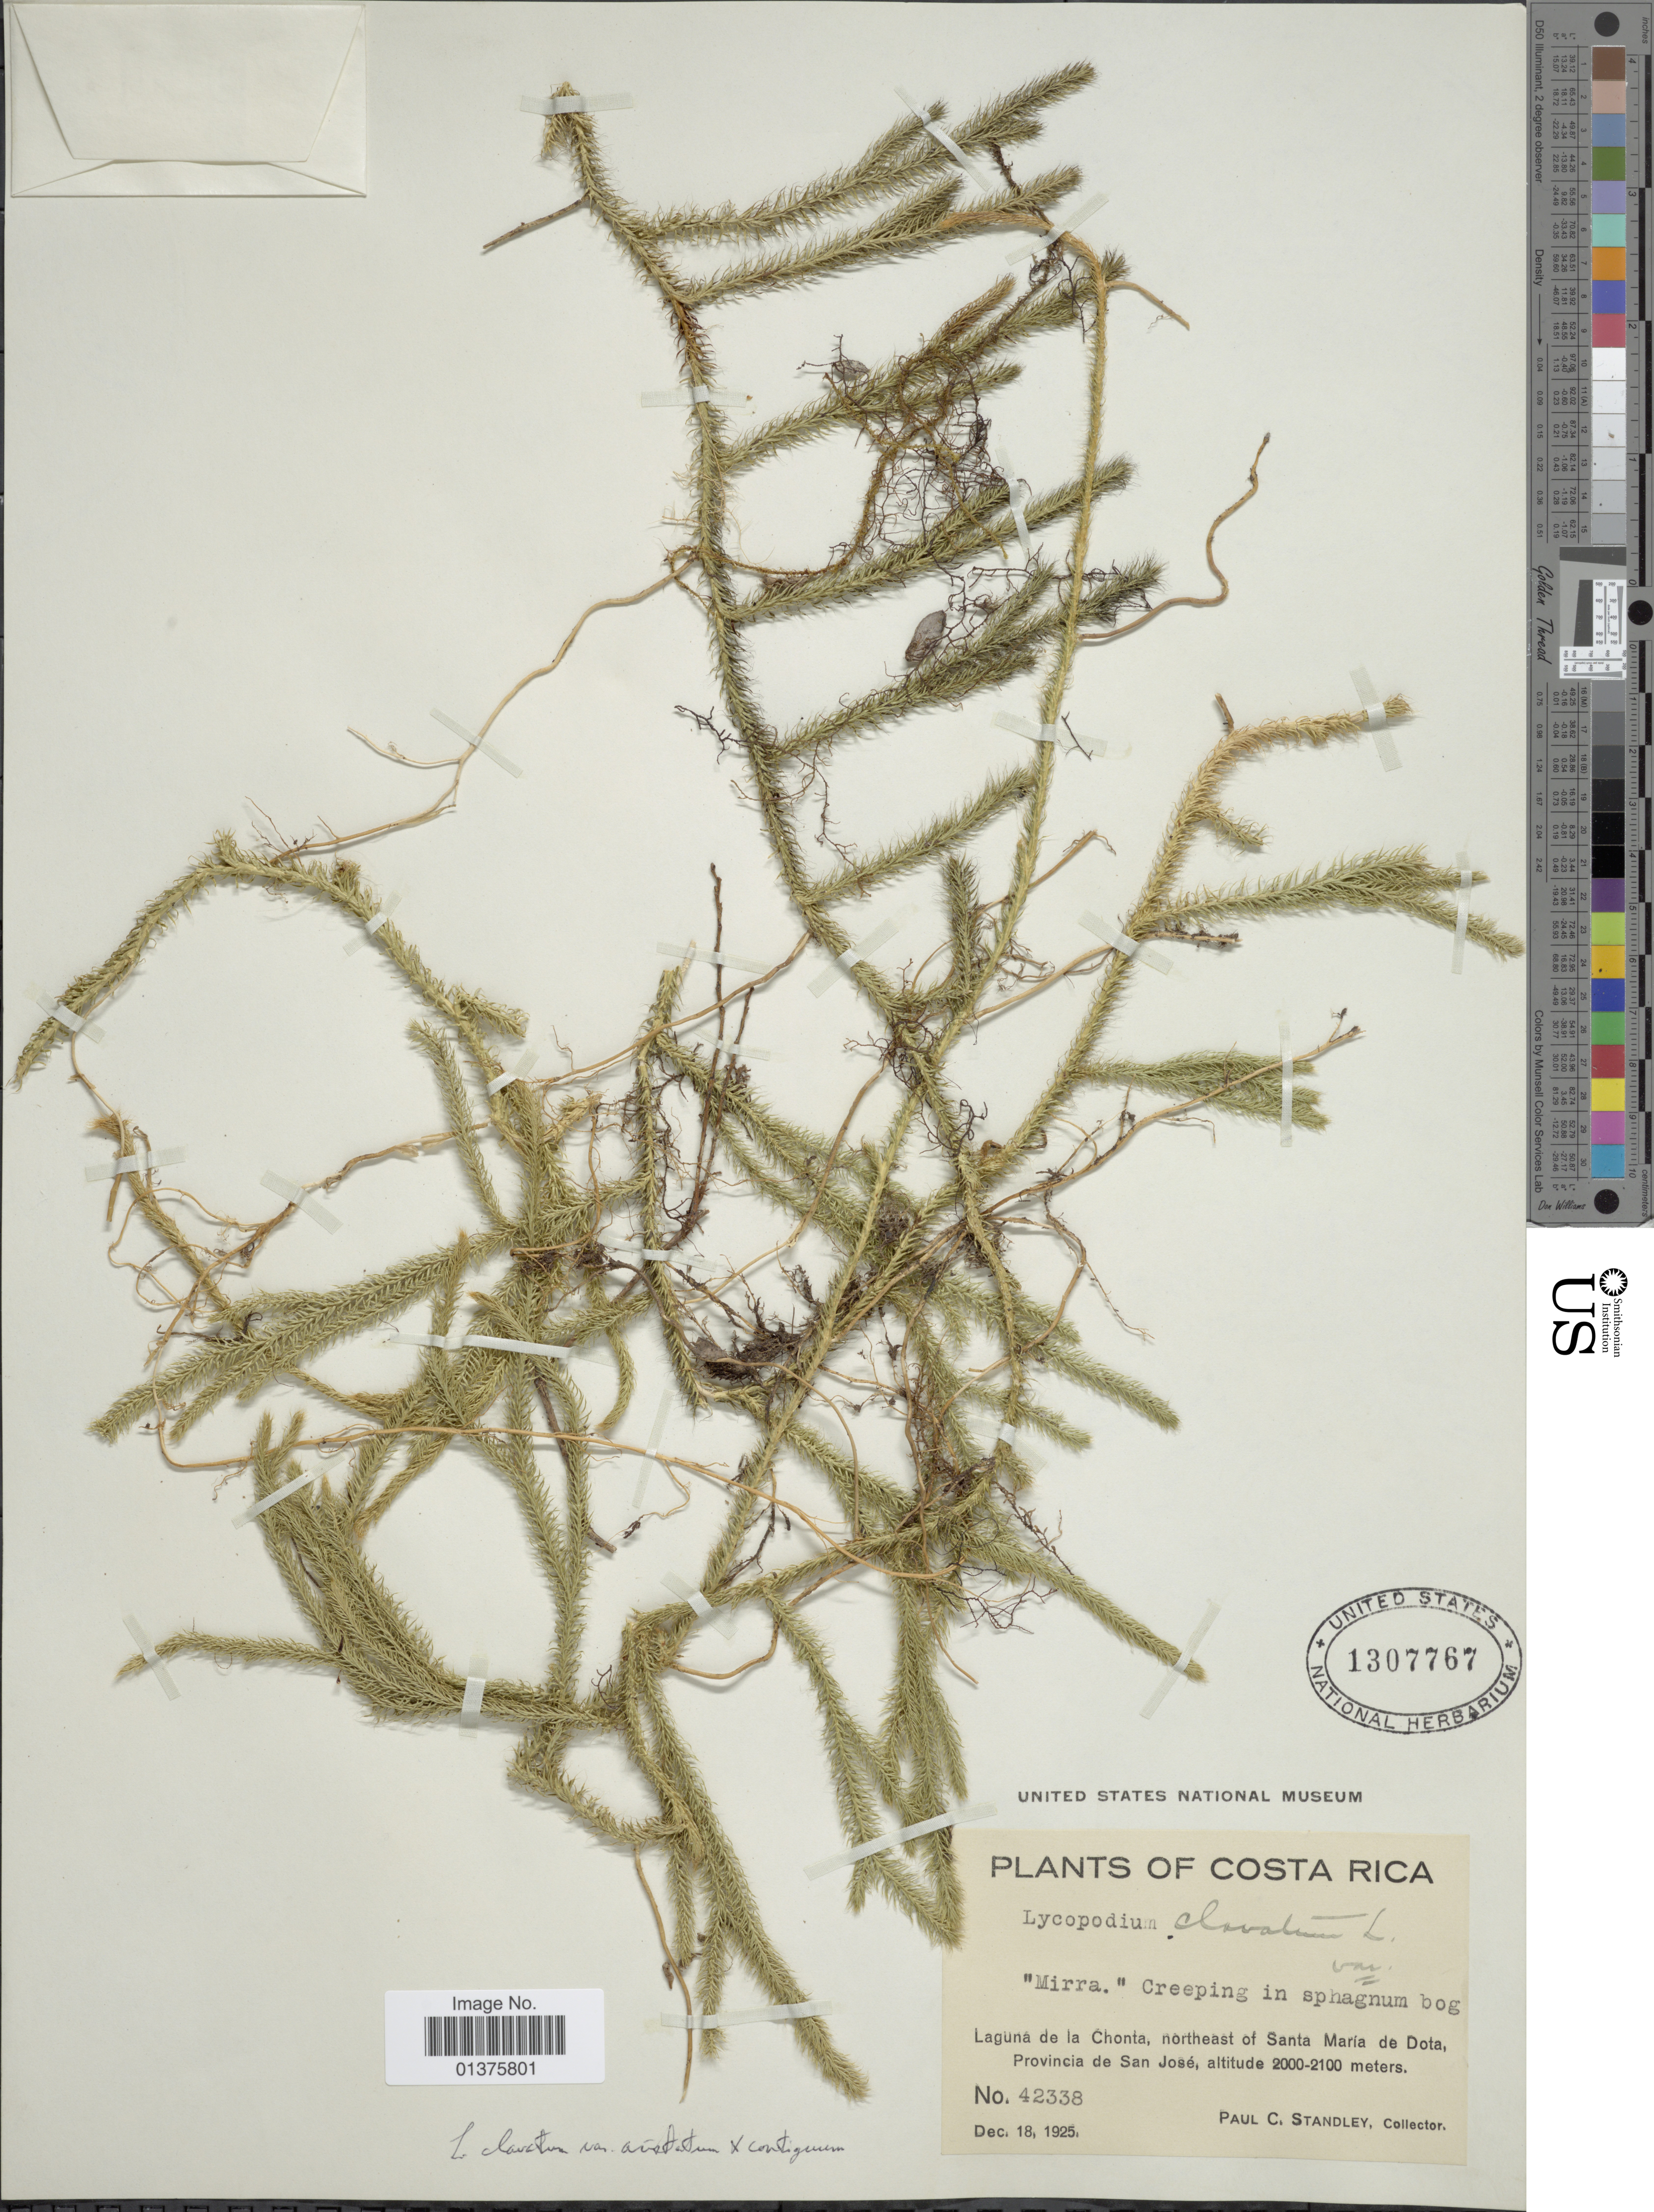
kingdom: Plantae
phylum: Tracheophyta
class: Lycopodiopsida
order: Lycopodiales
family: Lycopodiaceae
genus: Lycopodium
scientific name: Lycopodium clavatum var. aristatum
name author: (Humb. & Bonpl. ex Willd.) Spring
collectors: P. C. Standley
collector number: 42338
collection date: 1925-12-18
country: Costa Rica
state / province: San José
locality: Laguna de la Chonta, northeast of Santa maria de Dota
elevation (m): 2000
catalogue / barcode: US 1307767